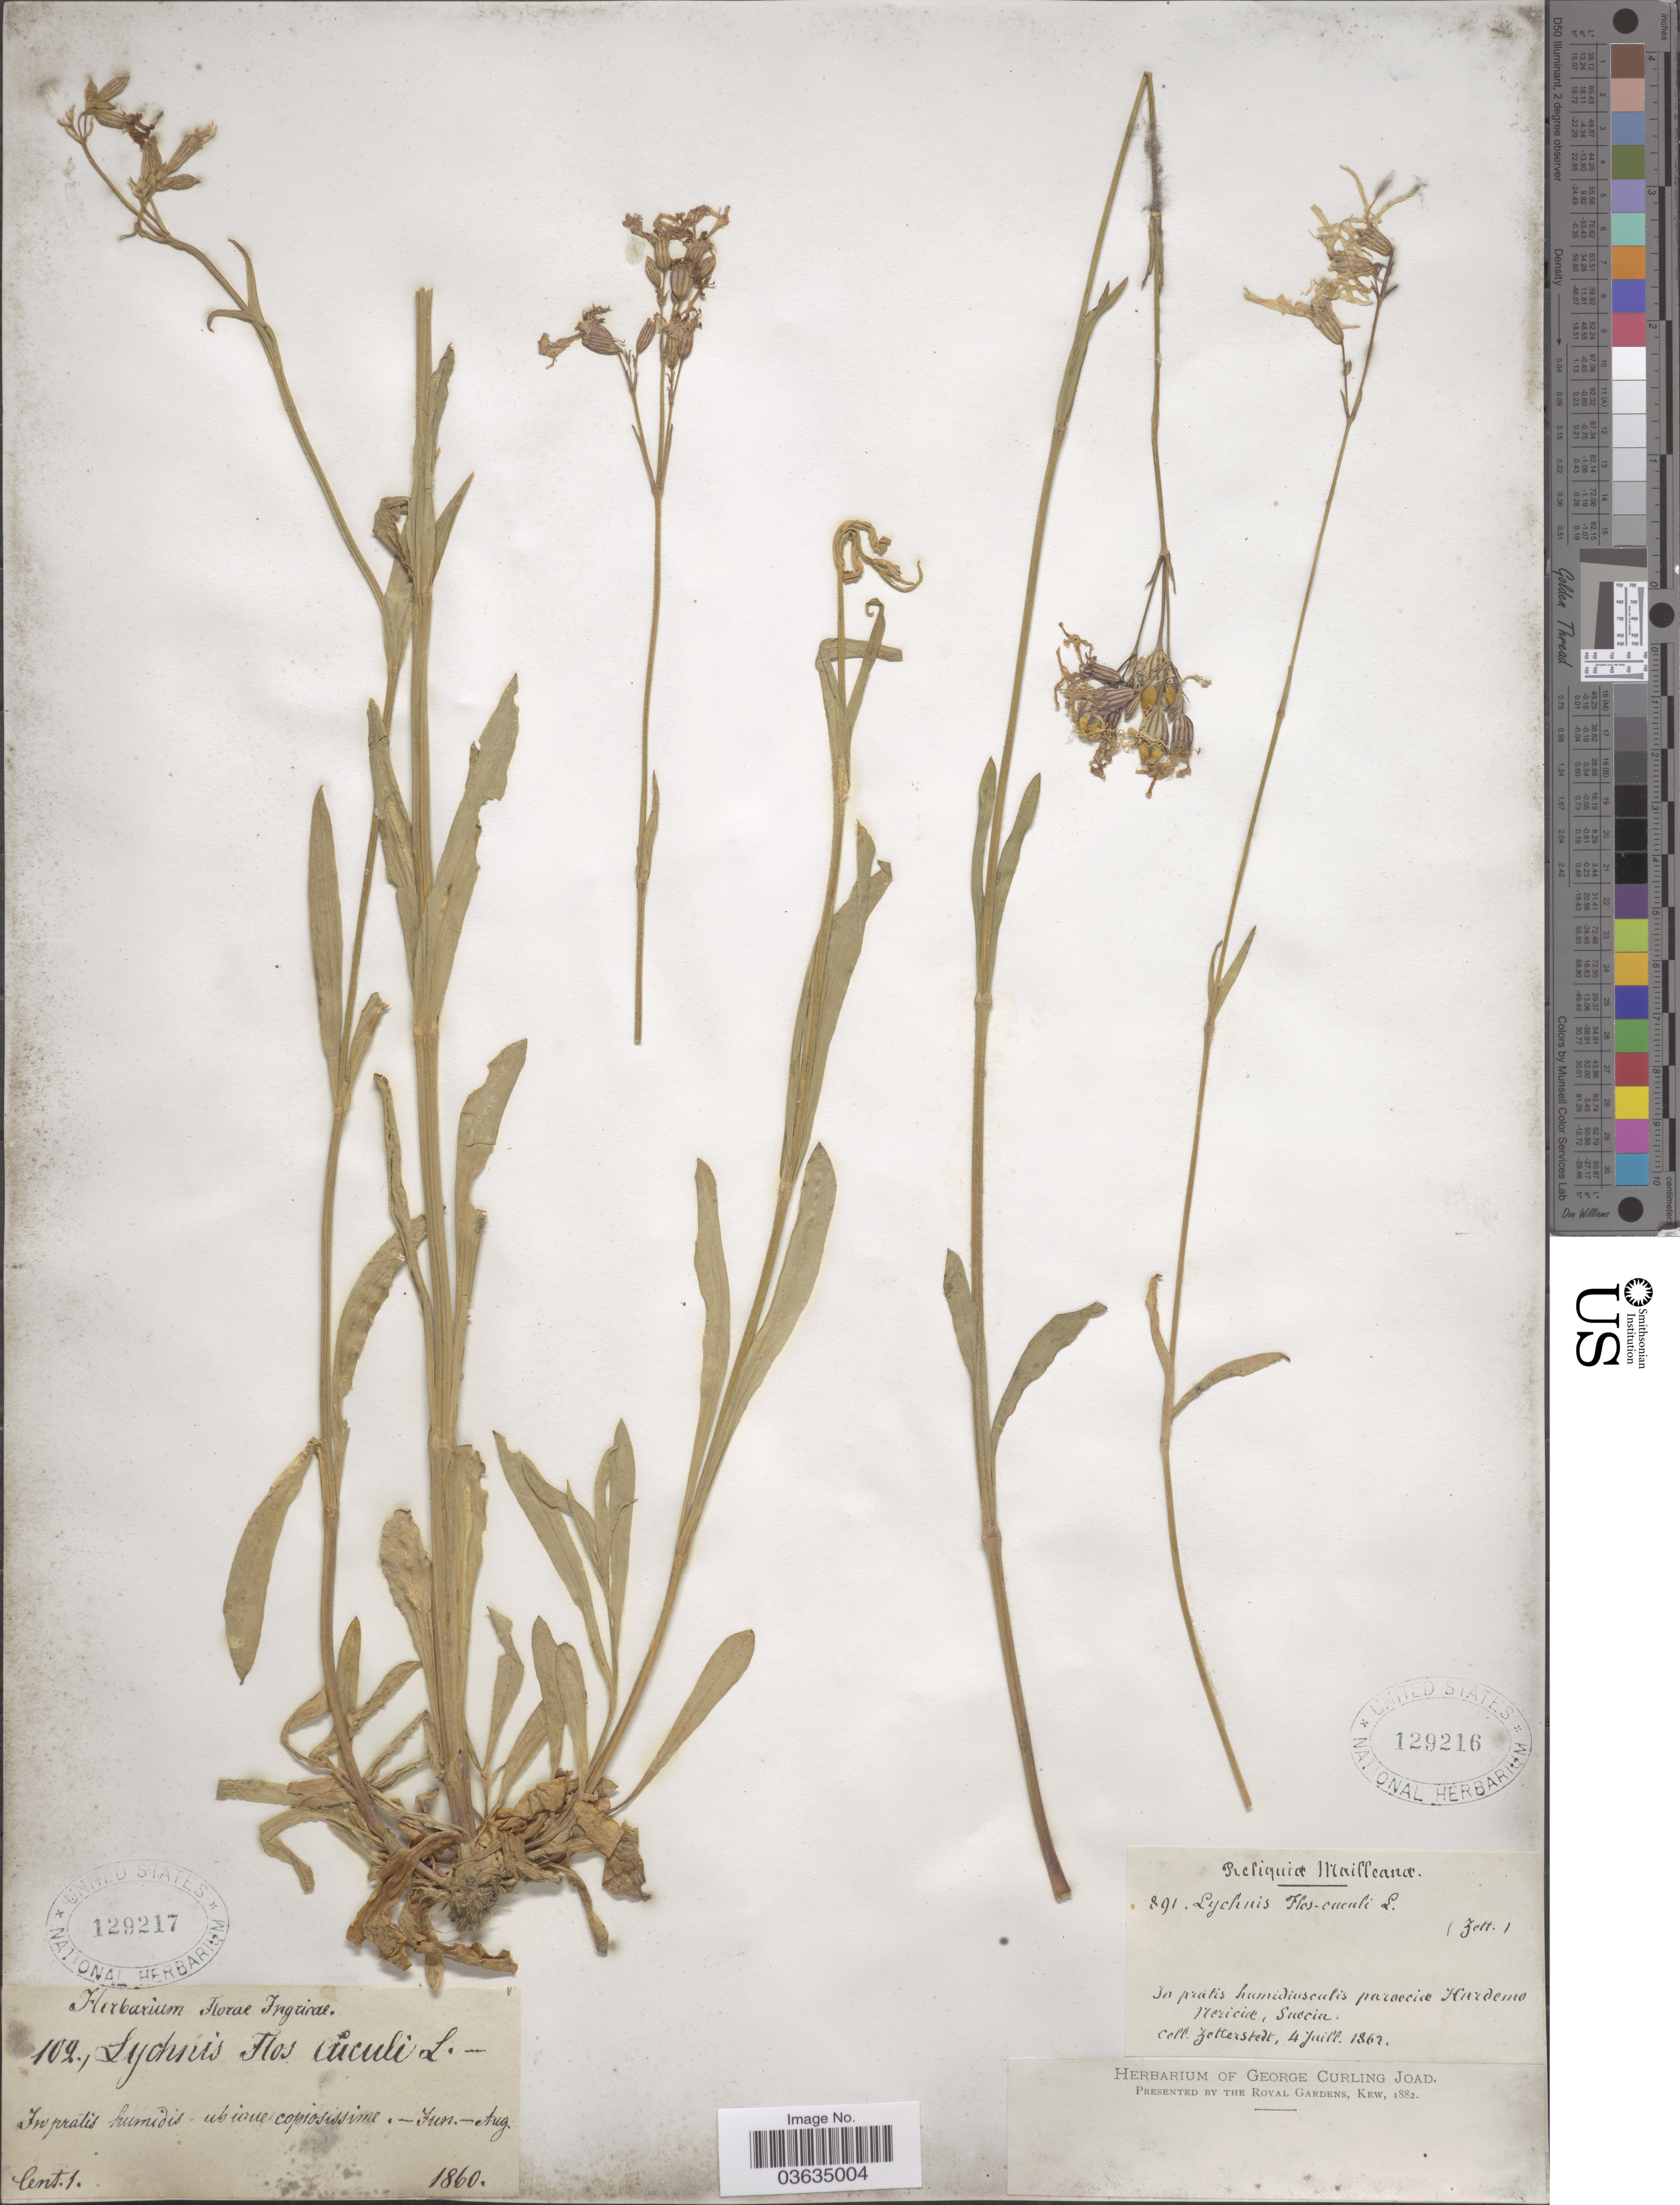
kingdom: Plantae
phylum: Tracheophyta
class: Magnoliopsida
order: Caryophyllales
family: Caryophyllaceae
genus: Silene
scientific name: Silene flos-cuculi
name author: (L.) Greuter & Burdet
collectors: Zetterstedt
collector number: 891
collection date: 1862-07-04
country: Sweden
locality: In pratis humidiusculis paræciæ Hardemo Mericiæ, Suecia.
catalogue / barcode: US 129216